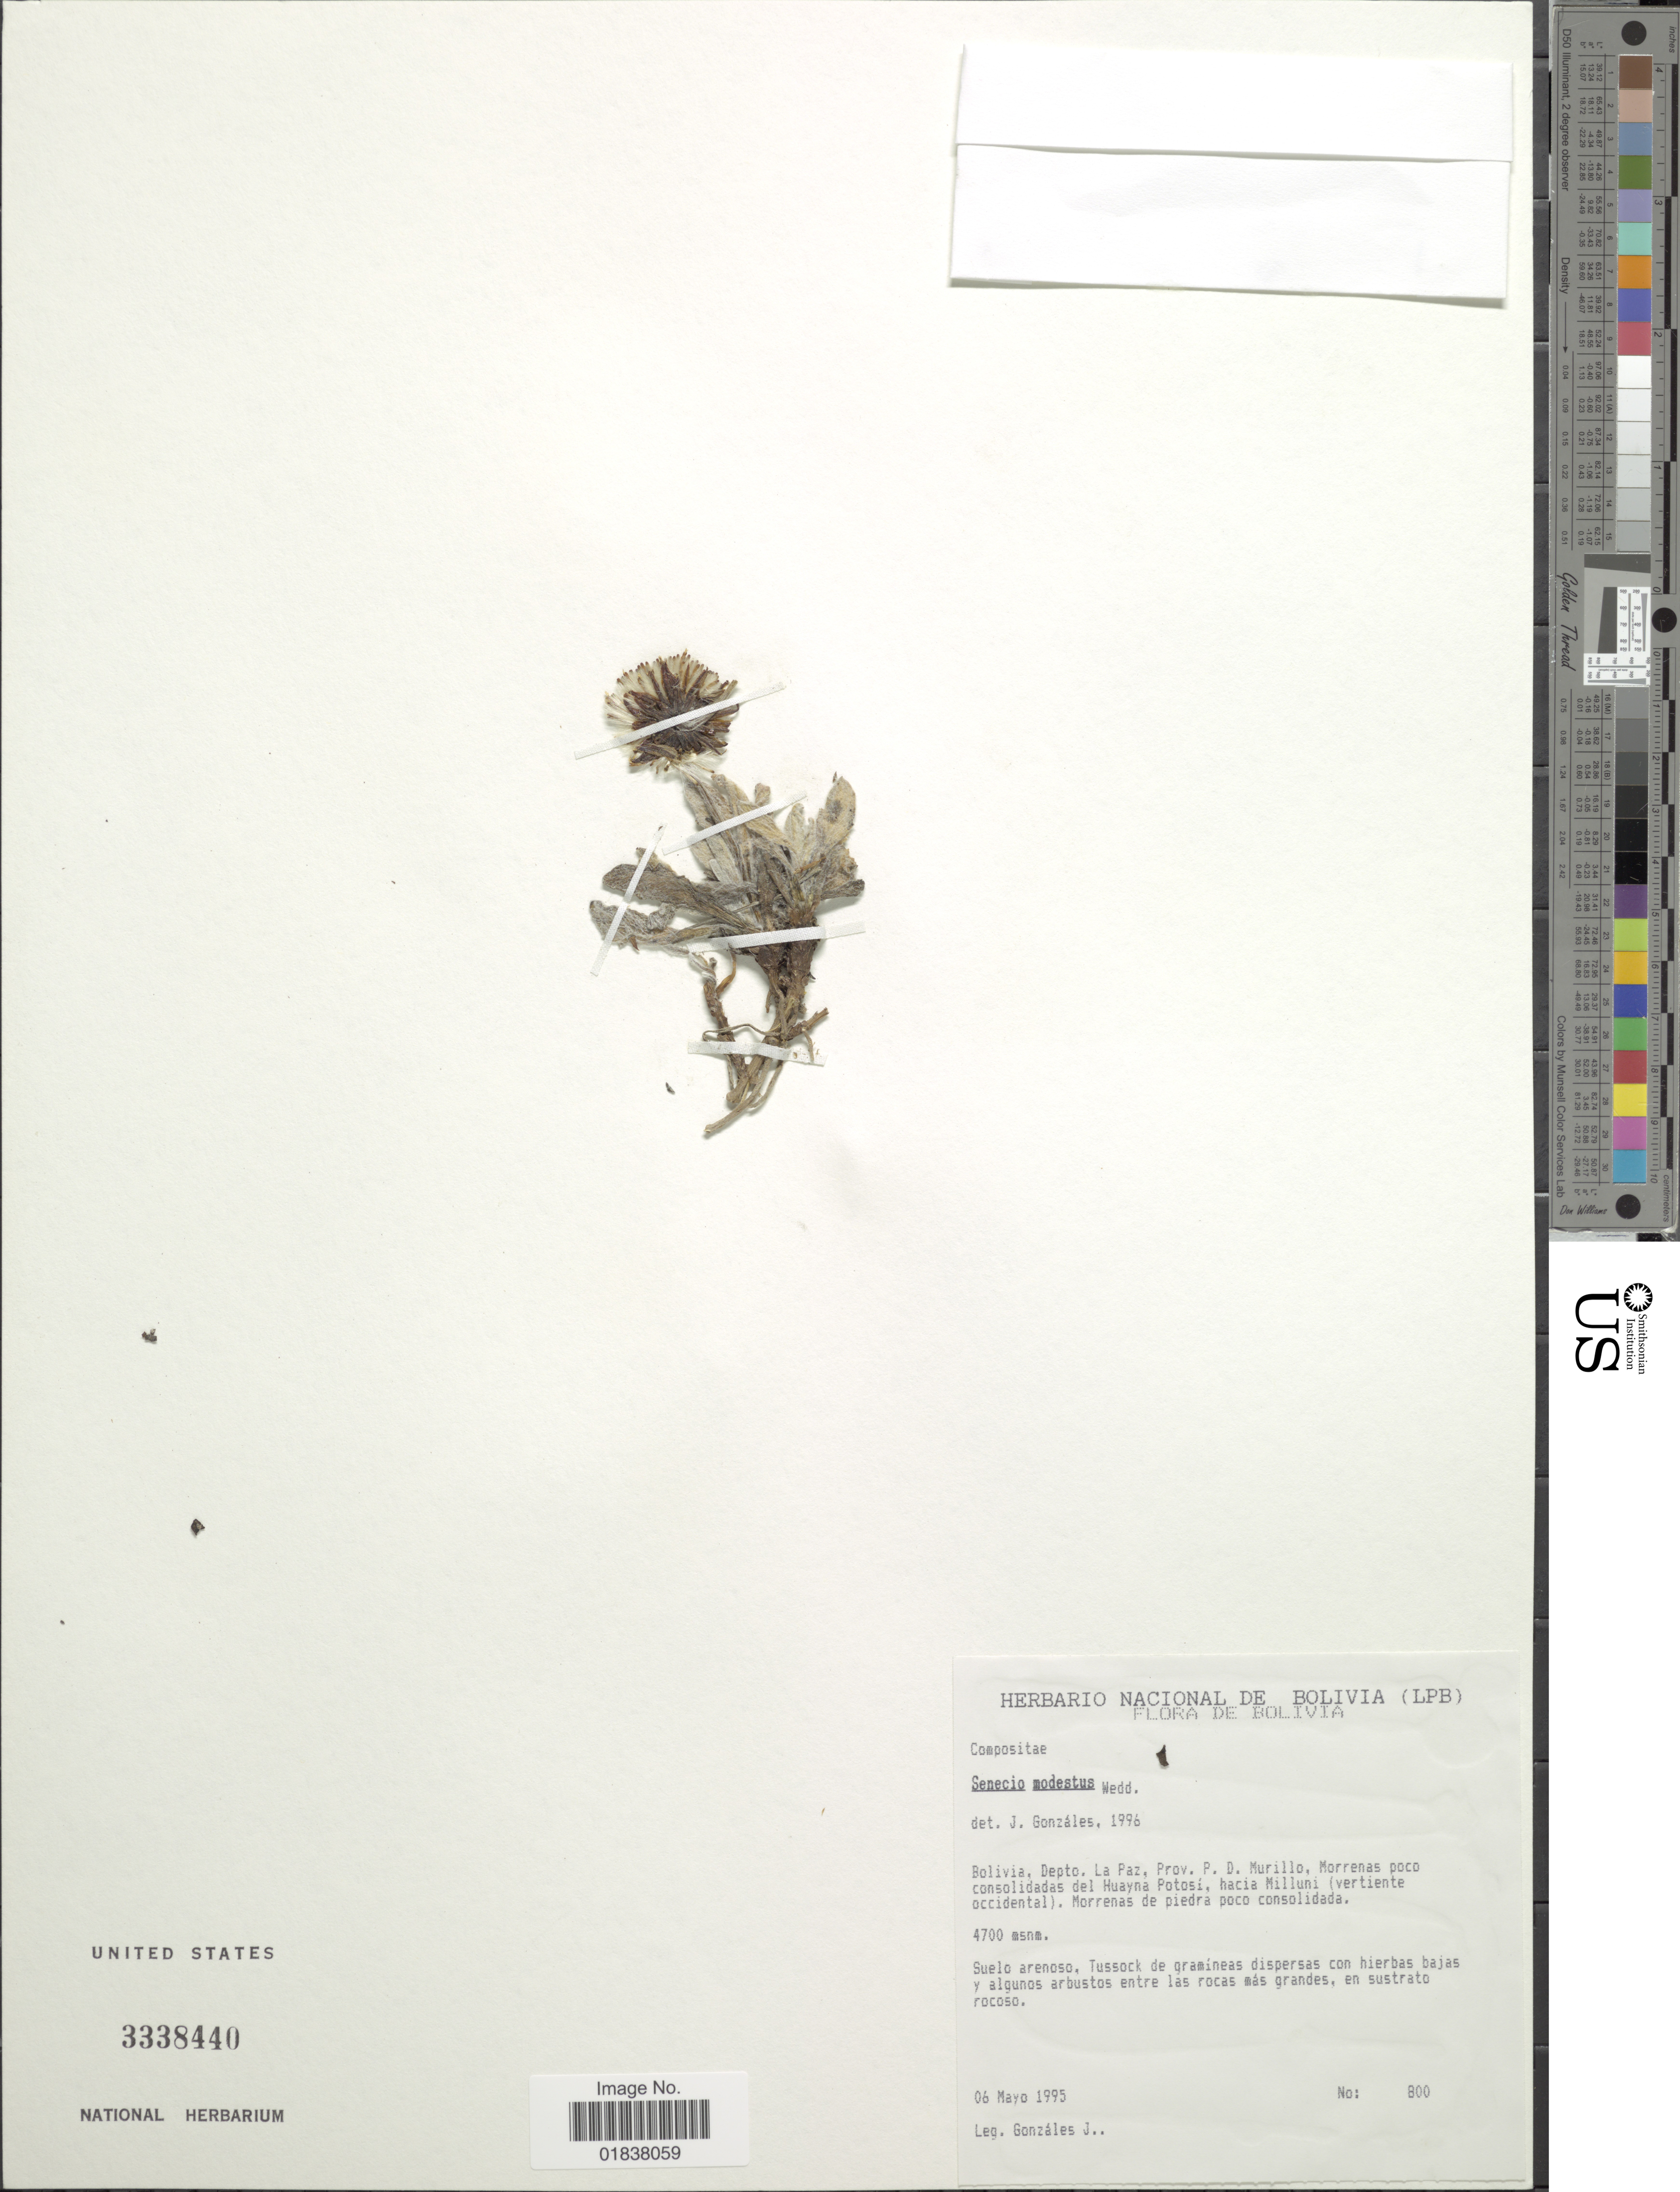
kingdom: Plantae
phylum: Tracheophyta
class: Magnoliopsida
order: Asterales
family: Asteraceae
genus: Senecio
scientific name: Senecio candollei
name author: Wedd.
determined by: Salomon, Luciana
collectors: J. Gonzales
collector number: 800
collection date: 1995-05-06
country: Bolivia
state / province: La Paz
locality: Prov. P. D. Murillo, Morrenas poco consolidadas del Huayna Potosi, hacia Milluni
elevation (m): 4700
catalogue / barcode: US 3338440